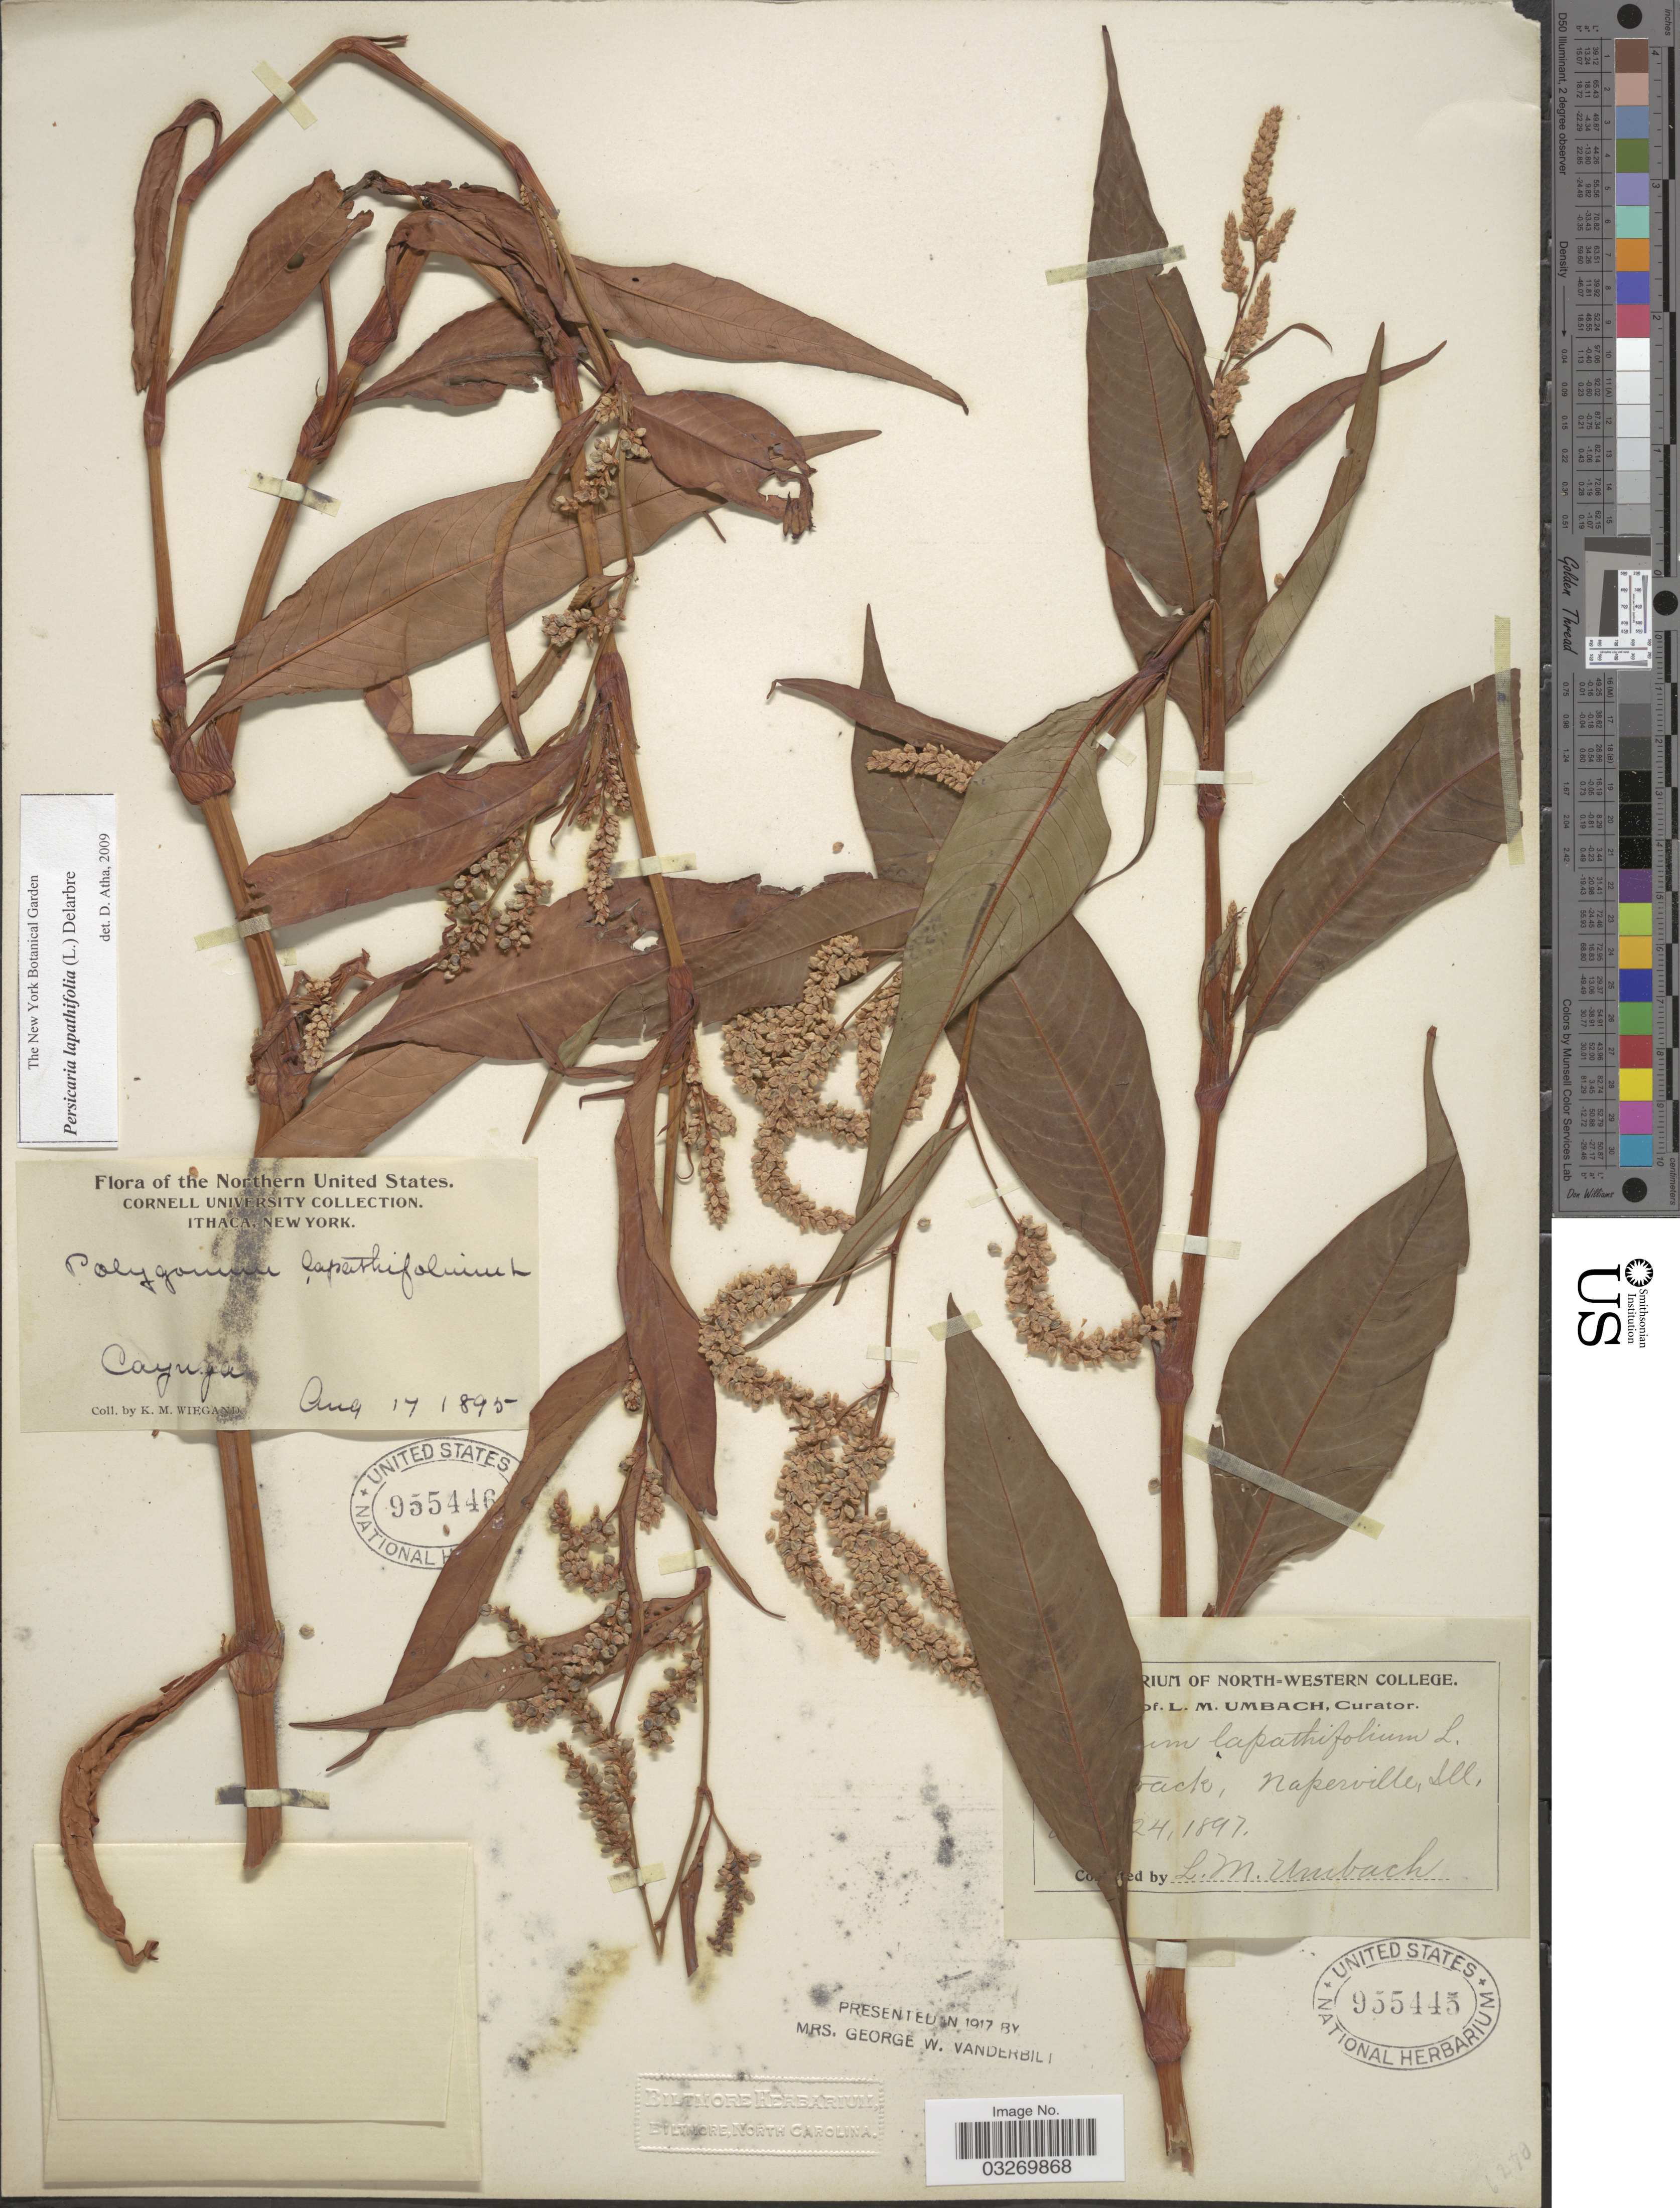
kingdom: Plantae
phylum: Tracheophyta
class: Magnoliopsida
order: Caryophyllales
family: Polygonaceae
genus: Polygonum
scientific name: Polygonum lapathifolium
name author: L.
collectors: L. M. Umbach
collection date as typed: ! 24, 1897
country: United States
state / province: Illinois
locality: [illegible text]rack, Naperville.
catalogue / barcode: US 955445